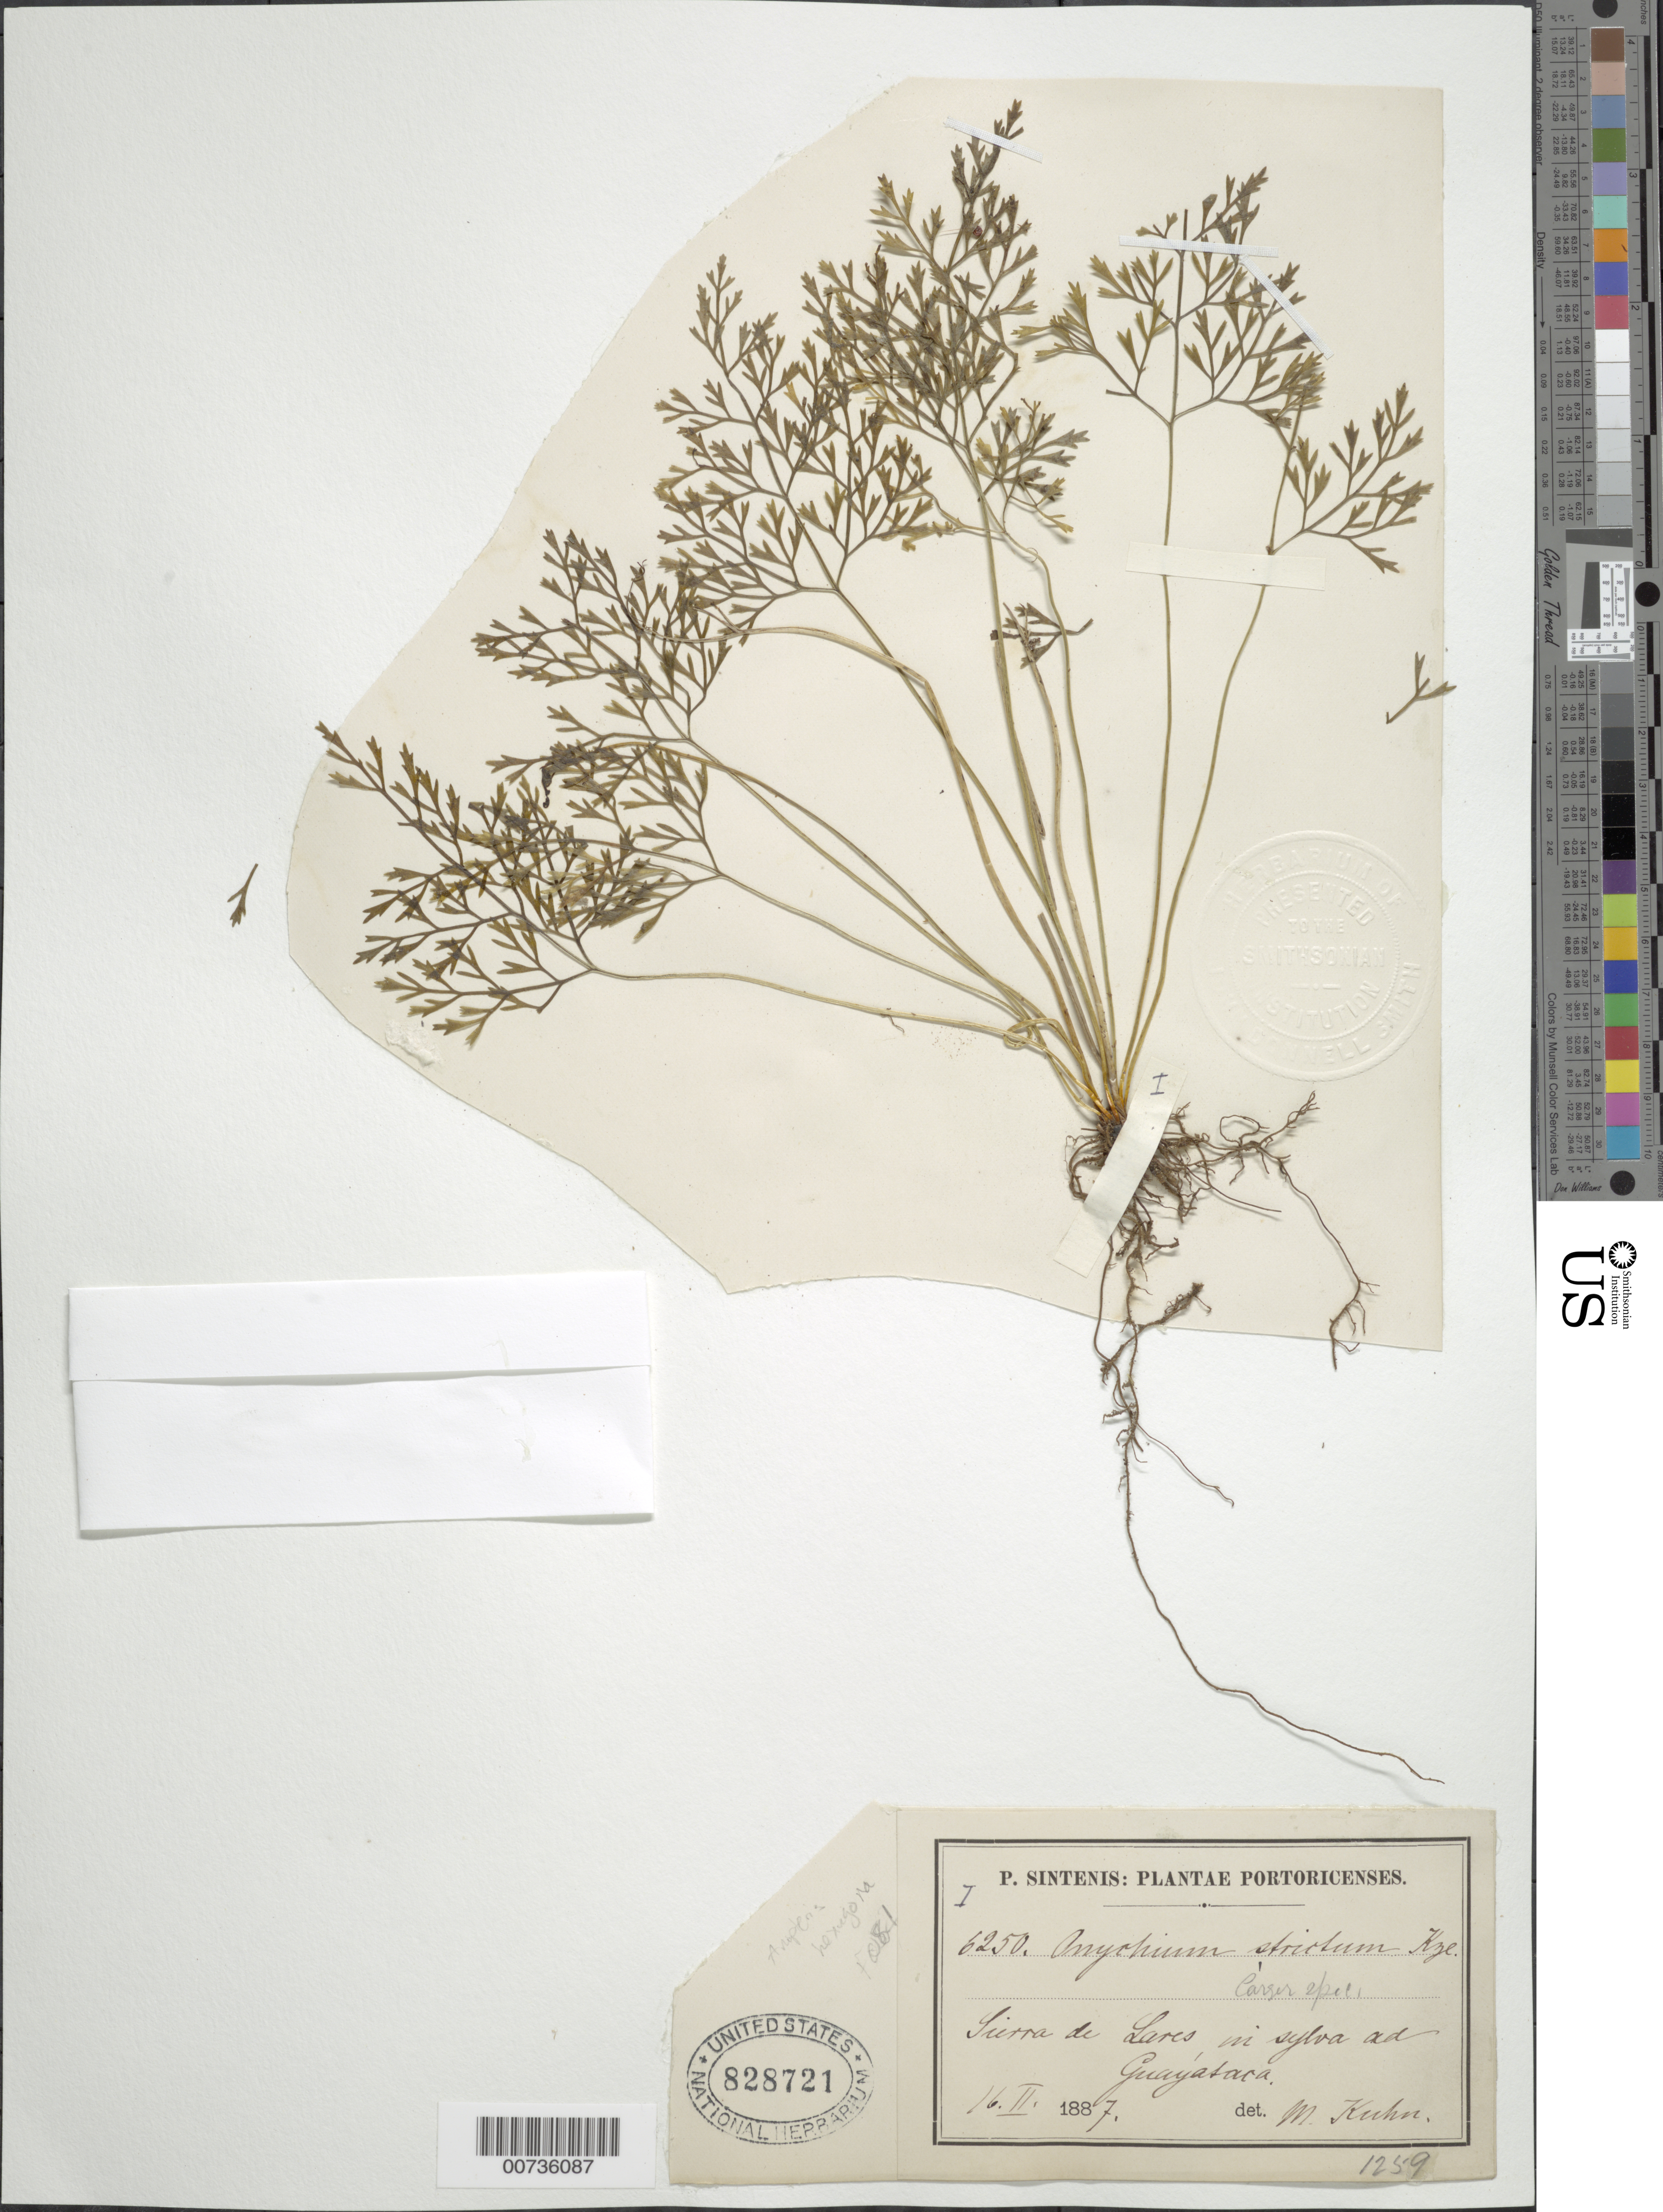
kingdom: Plantae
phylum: Tracheophyta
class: Polypodiopsida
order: Polypodiales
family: Pteridaceae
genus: Pteris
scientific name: Pteris hexagona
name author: (L.) Proctor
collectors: P. Sintenis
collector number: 6250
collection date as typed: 16 Feb 1887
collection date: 1887-02-16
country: Puerto Rico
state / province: Lares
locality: Sierra de Lares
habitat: In sylva ad Guajataca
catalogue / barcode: US 828721